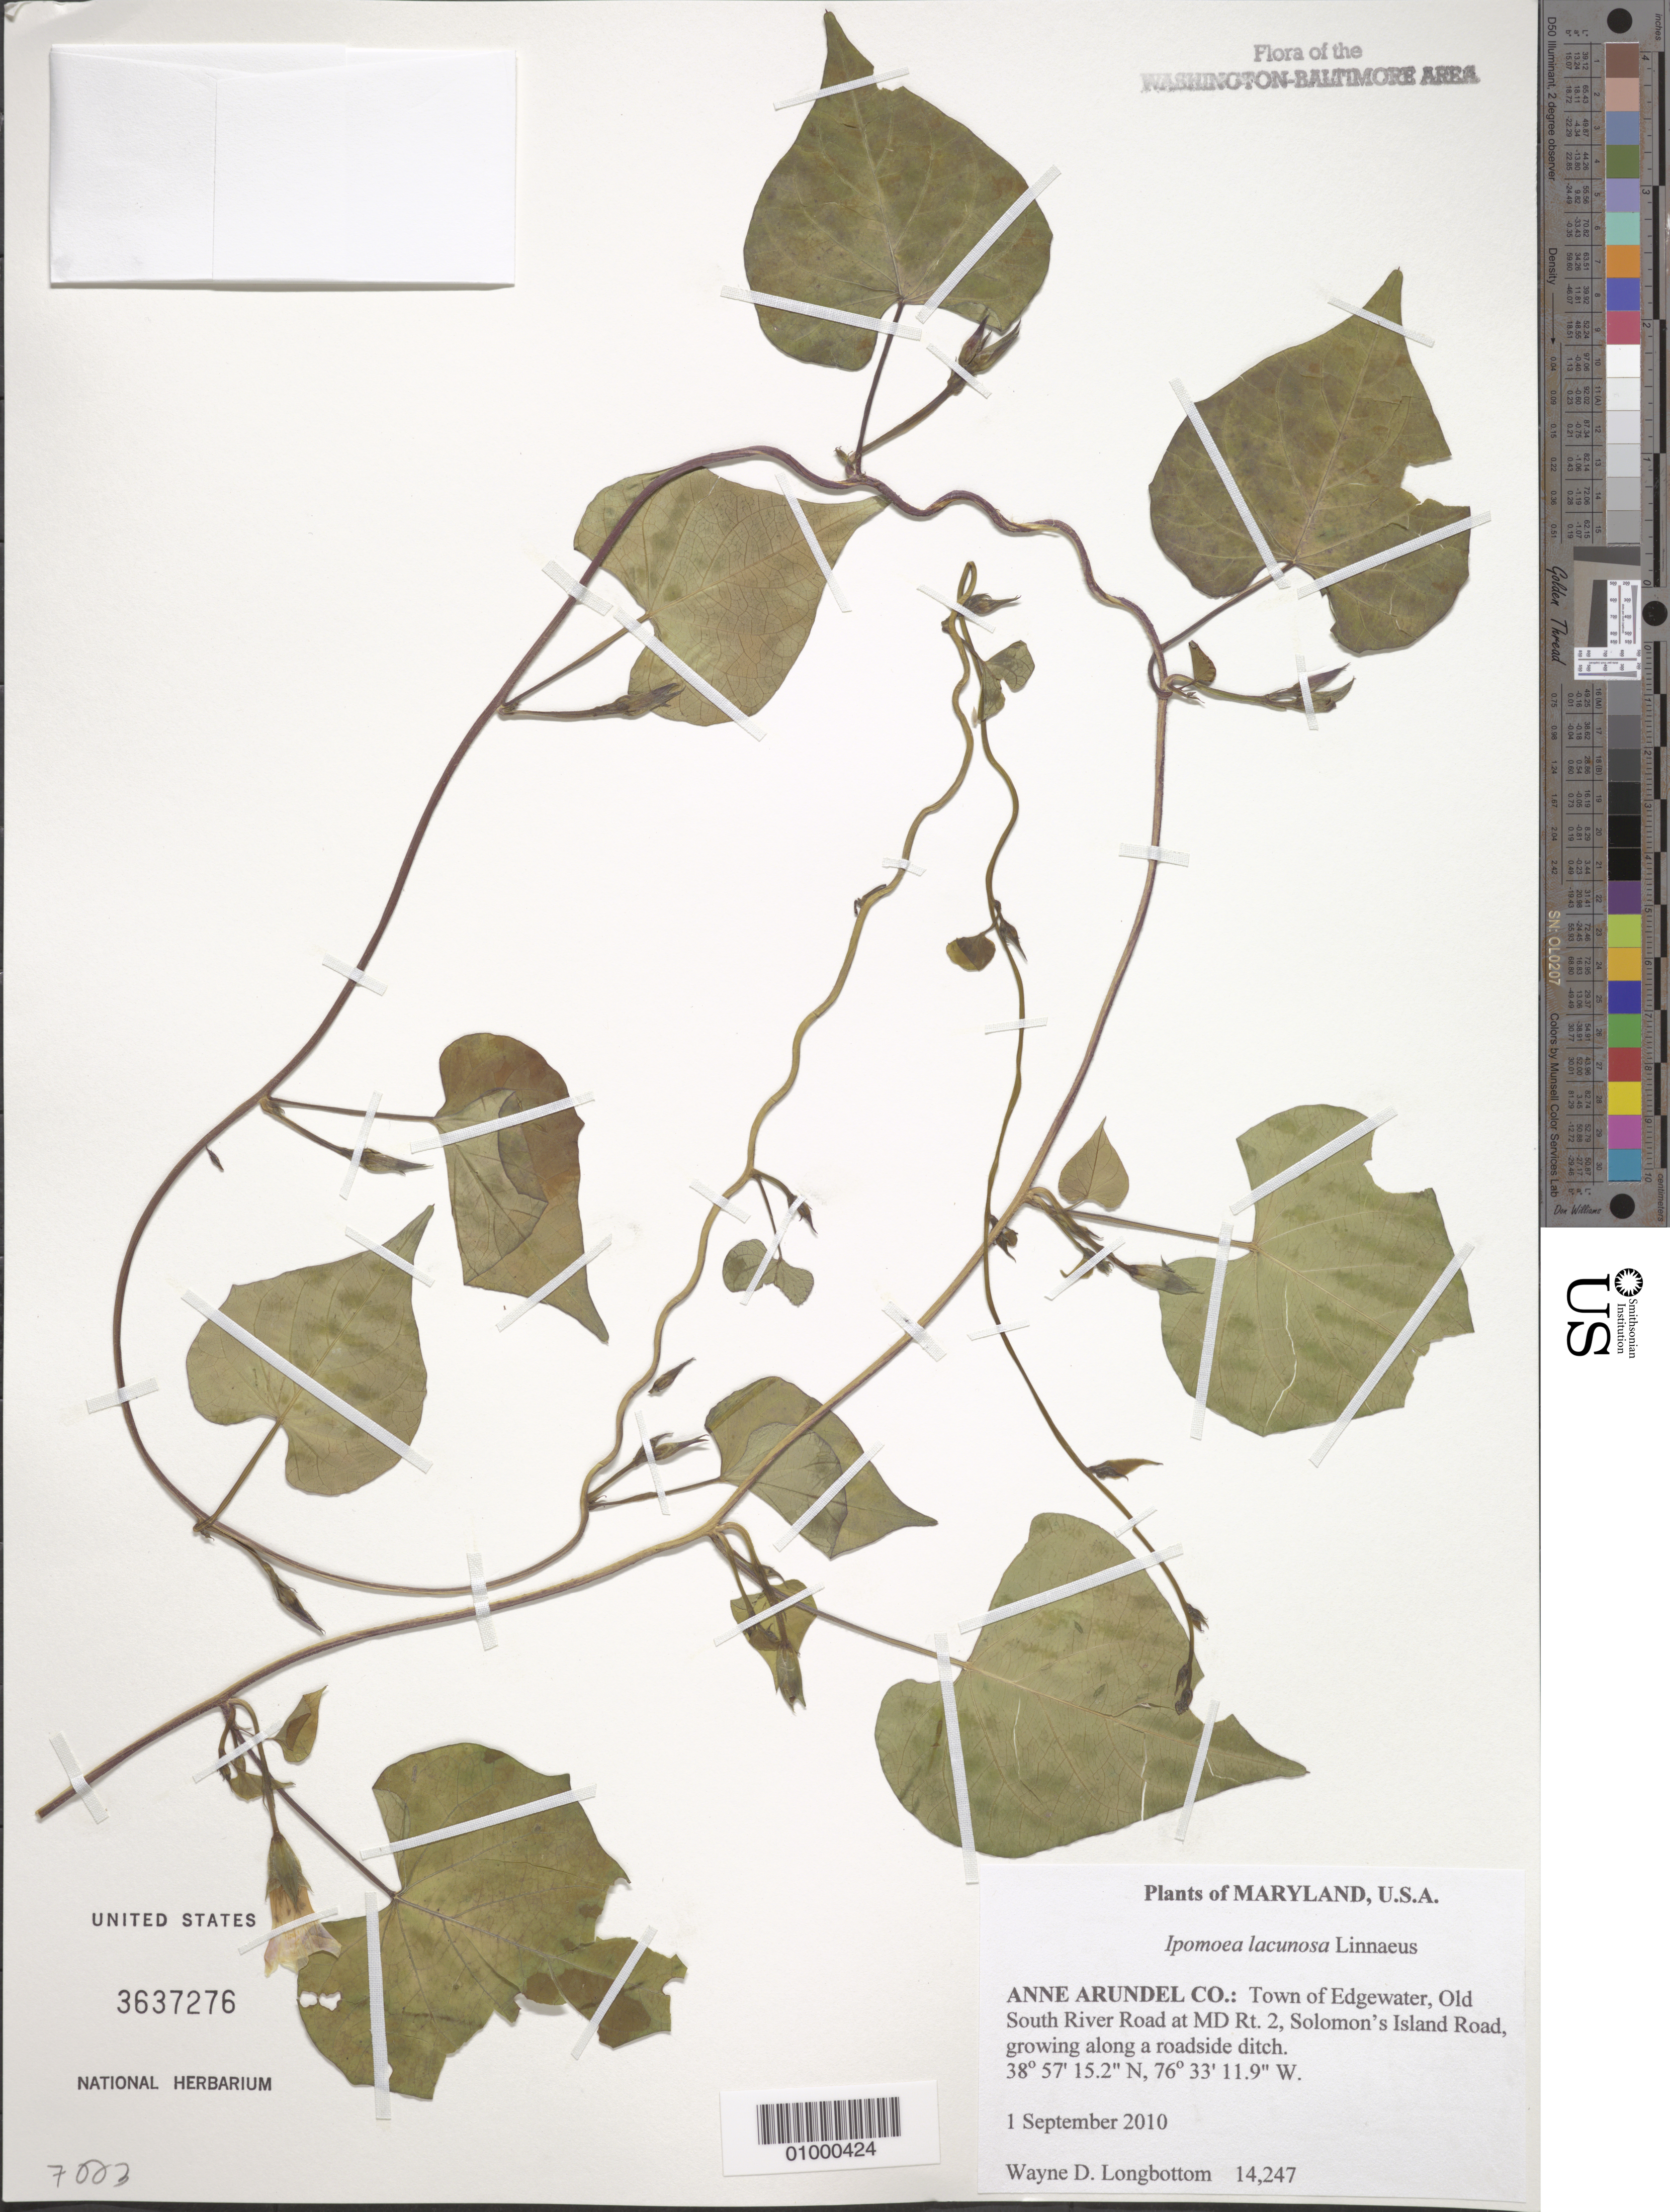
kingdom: Plantae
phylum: Tracheophyta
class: Magnoliopsida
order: Solanales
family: Convolvulaceae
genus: Ipomoea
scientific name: Ipomoea lacunosa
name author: L.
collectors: W. D. Longbottom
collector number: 14247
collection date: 2010-09-01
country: United States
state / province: Maryland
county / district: Anne Arundel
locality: Town of Edgewater Old South River Road at MD Rt. 2, Solomon's Island Road, growing along a roadside ditch.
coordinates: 38 57 15.2 N, 76 33 11.9 W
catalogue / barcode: US 3637276